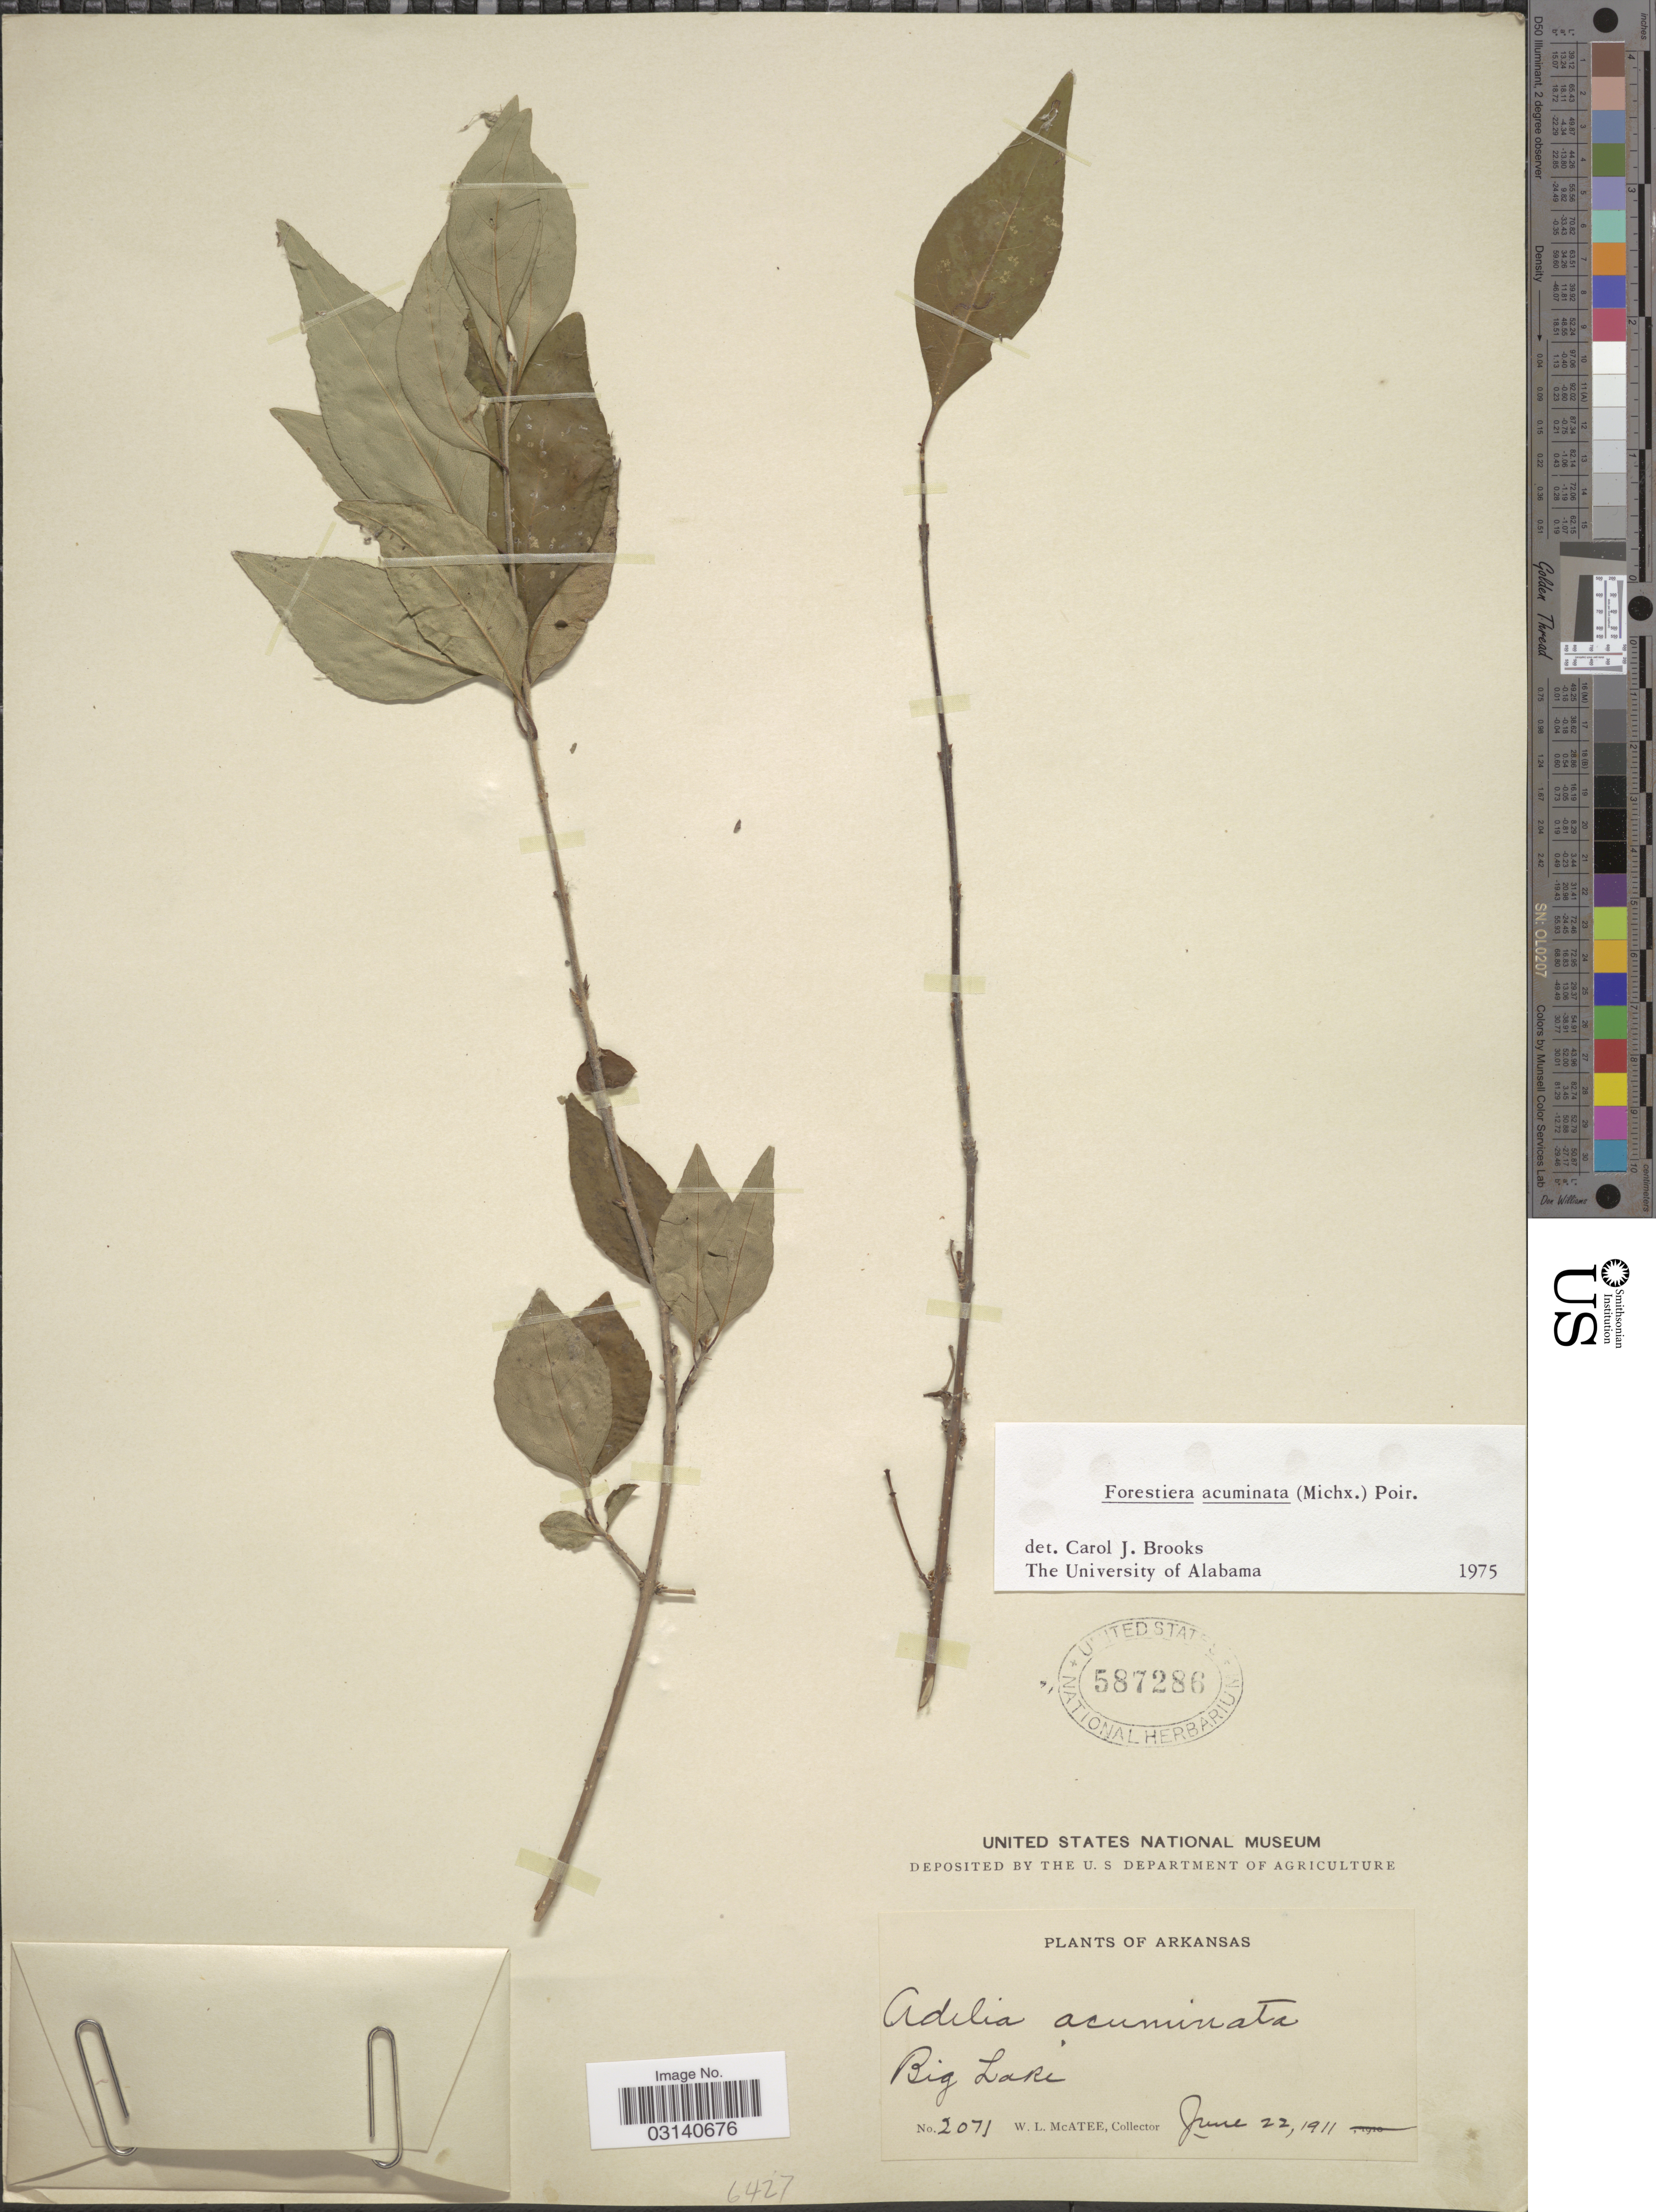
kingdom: Plantae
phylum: Tracheophyta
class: Magnoliopsida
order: Lamiales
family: Oleaceae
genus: Forestiera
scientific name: Forestiera acuminata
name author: (Michx.) Poir.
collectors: W. McAtee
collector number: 2071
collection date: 1911-06-22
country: United States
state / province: Arkansas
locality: Big Lake.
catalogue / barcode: US 587286